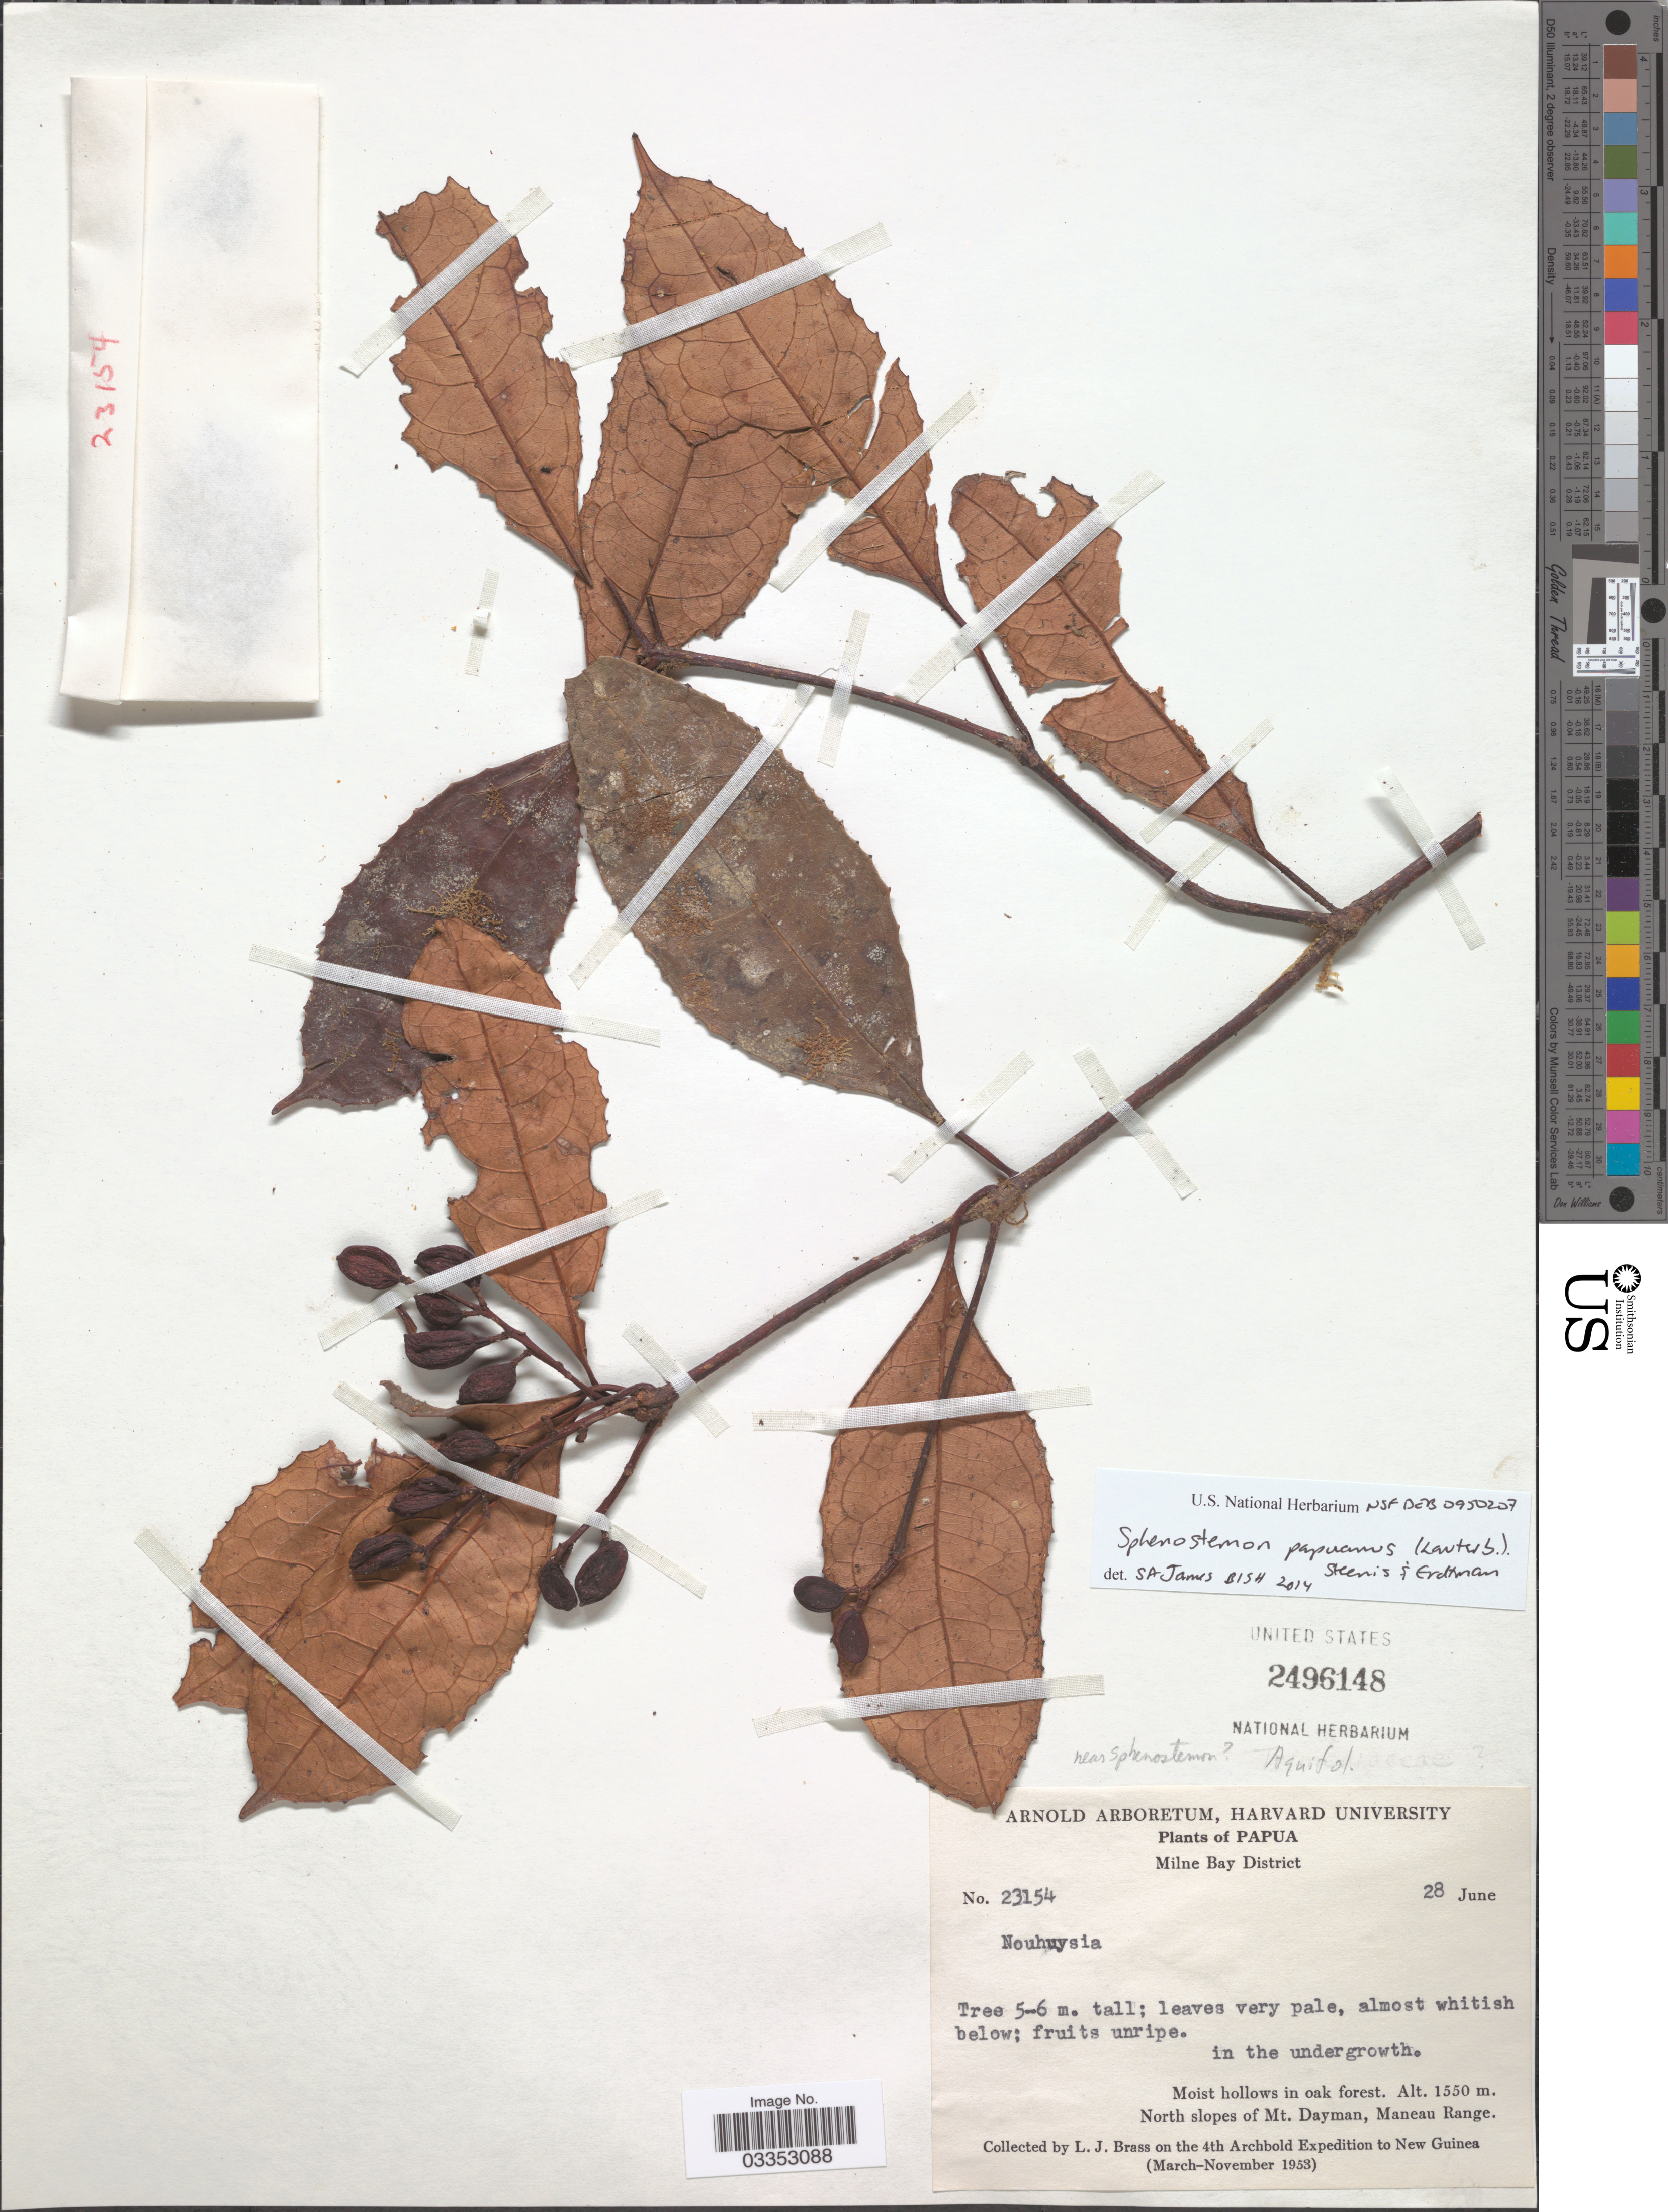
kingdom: Plantae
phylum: Tracheophyta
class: Magnoliopsida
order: Paracryphiales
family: Paracryphiaceae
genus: Sphenostemon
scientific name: Sphenostemon papuanus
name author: (Lauterb.) Steenis & Erdtm.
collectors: L. J. Brass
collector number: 23154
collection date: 1953-06-28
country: Papua New Guinea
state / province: Milne Bay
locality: Papua. Milne Bay District. North slopes of Mt. Dayman, Maneau Range. New Guinea.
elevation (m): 1550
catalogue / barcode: US 2496148